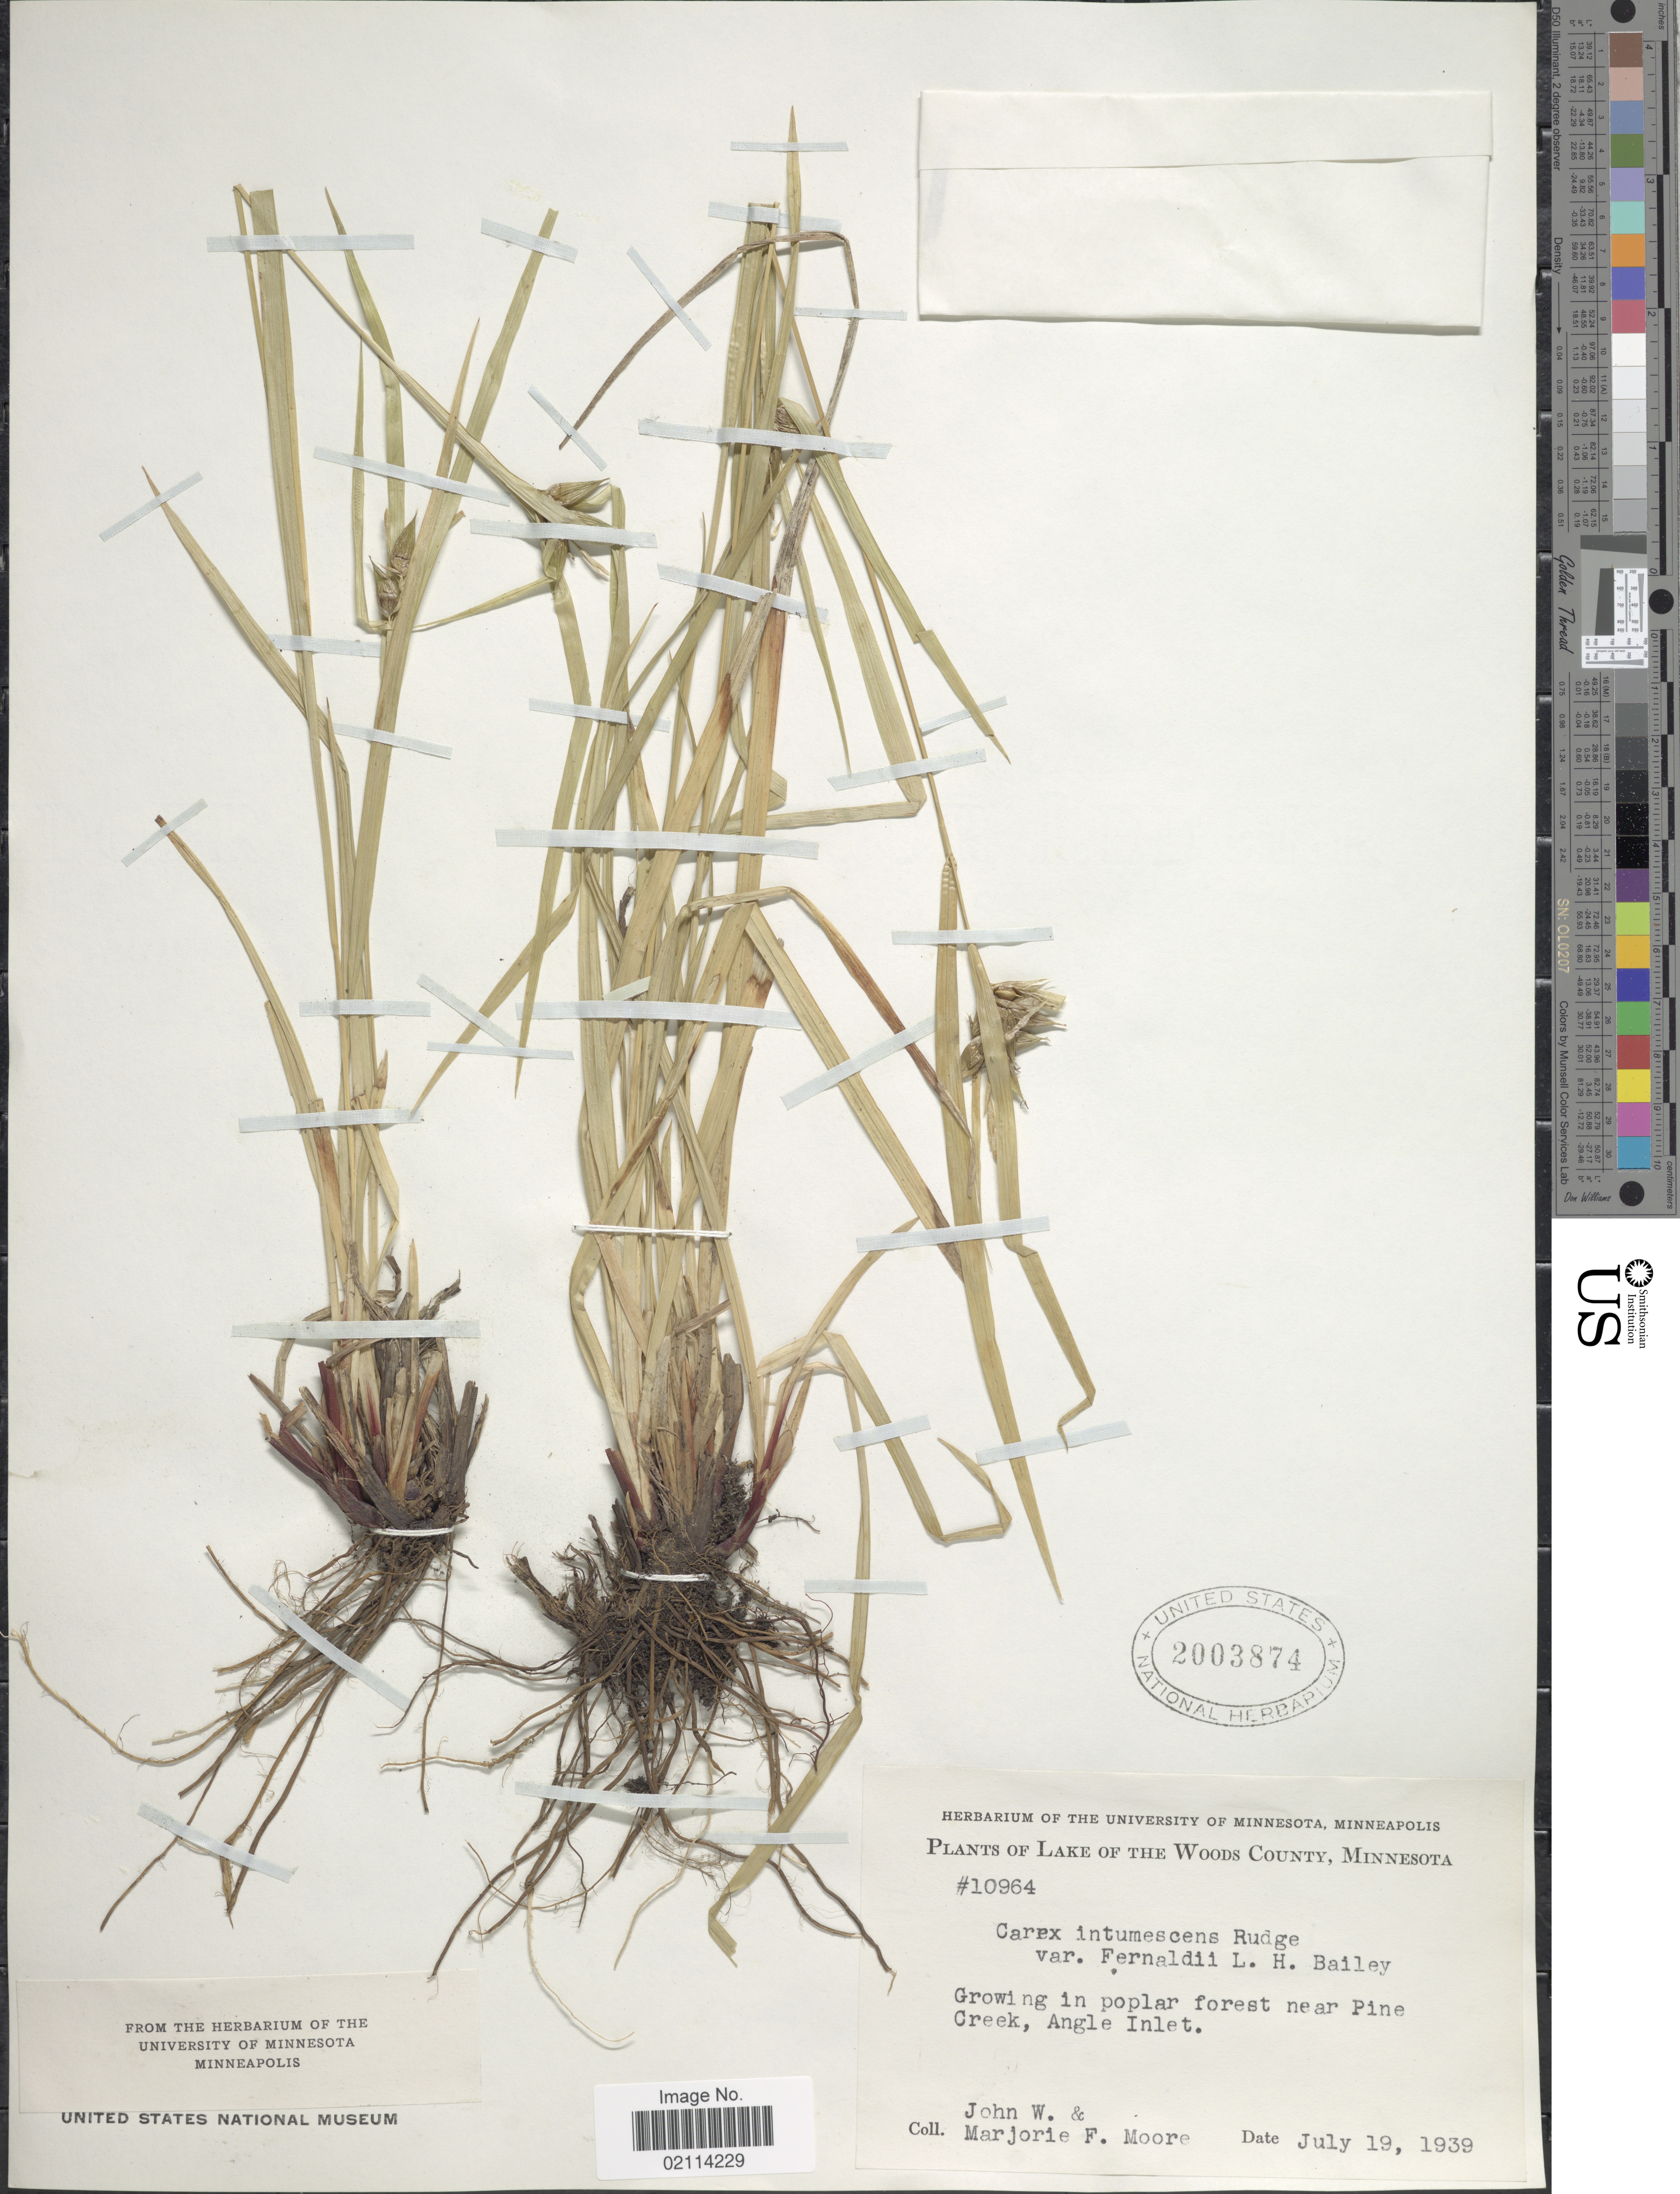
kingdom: Plantae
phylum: Tracheophyta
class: Liliopsida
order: Poales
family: Cyperaceae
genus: Carex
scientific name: Carex intumescens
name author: Rudge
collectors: J. Moore & M. F. Moore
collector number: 10964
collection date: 1939-07-19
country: United States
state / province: Minnesota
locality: Lake of the Woods County, in poplar forest near Pine Creek, Angle Inlet.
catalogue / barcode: US 2003874